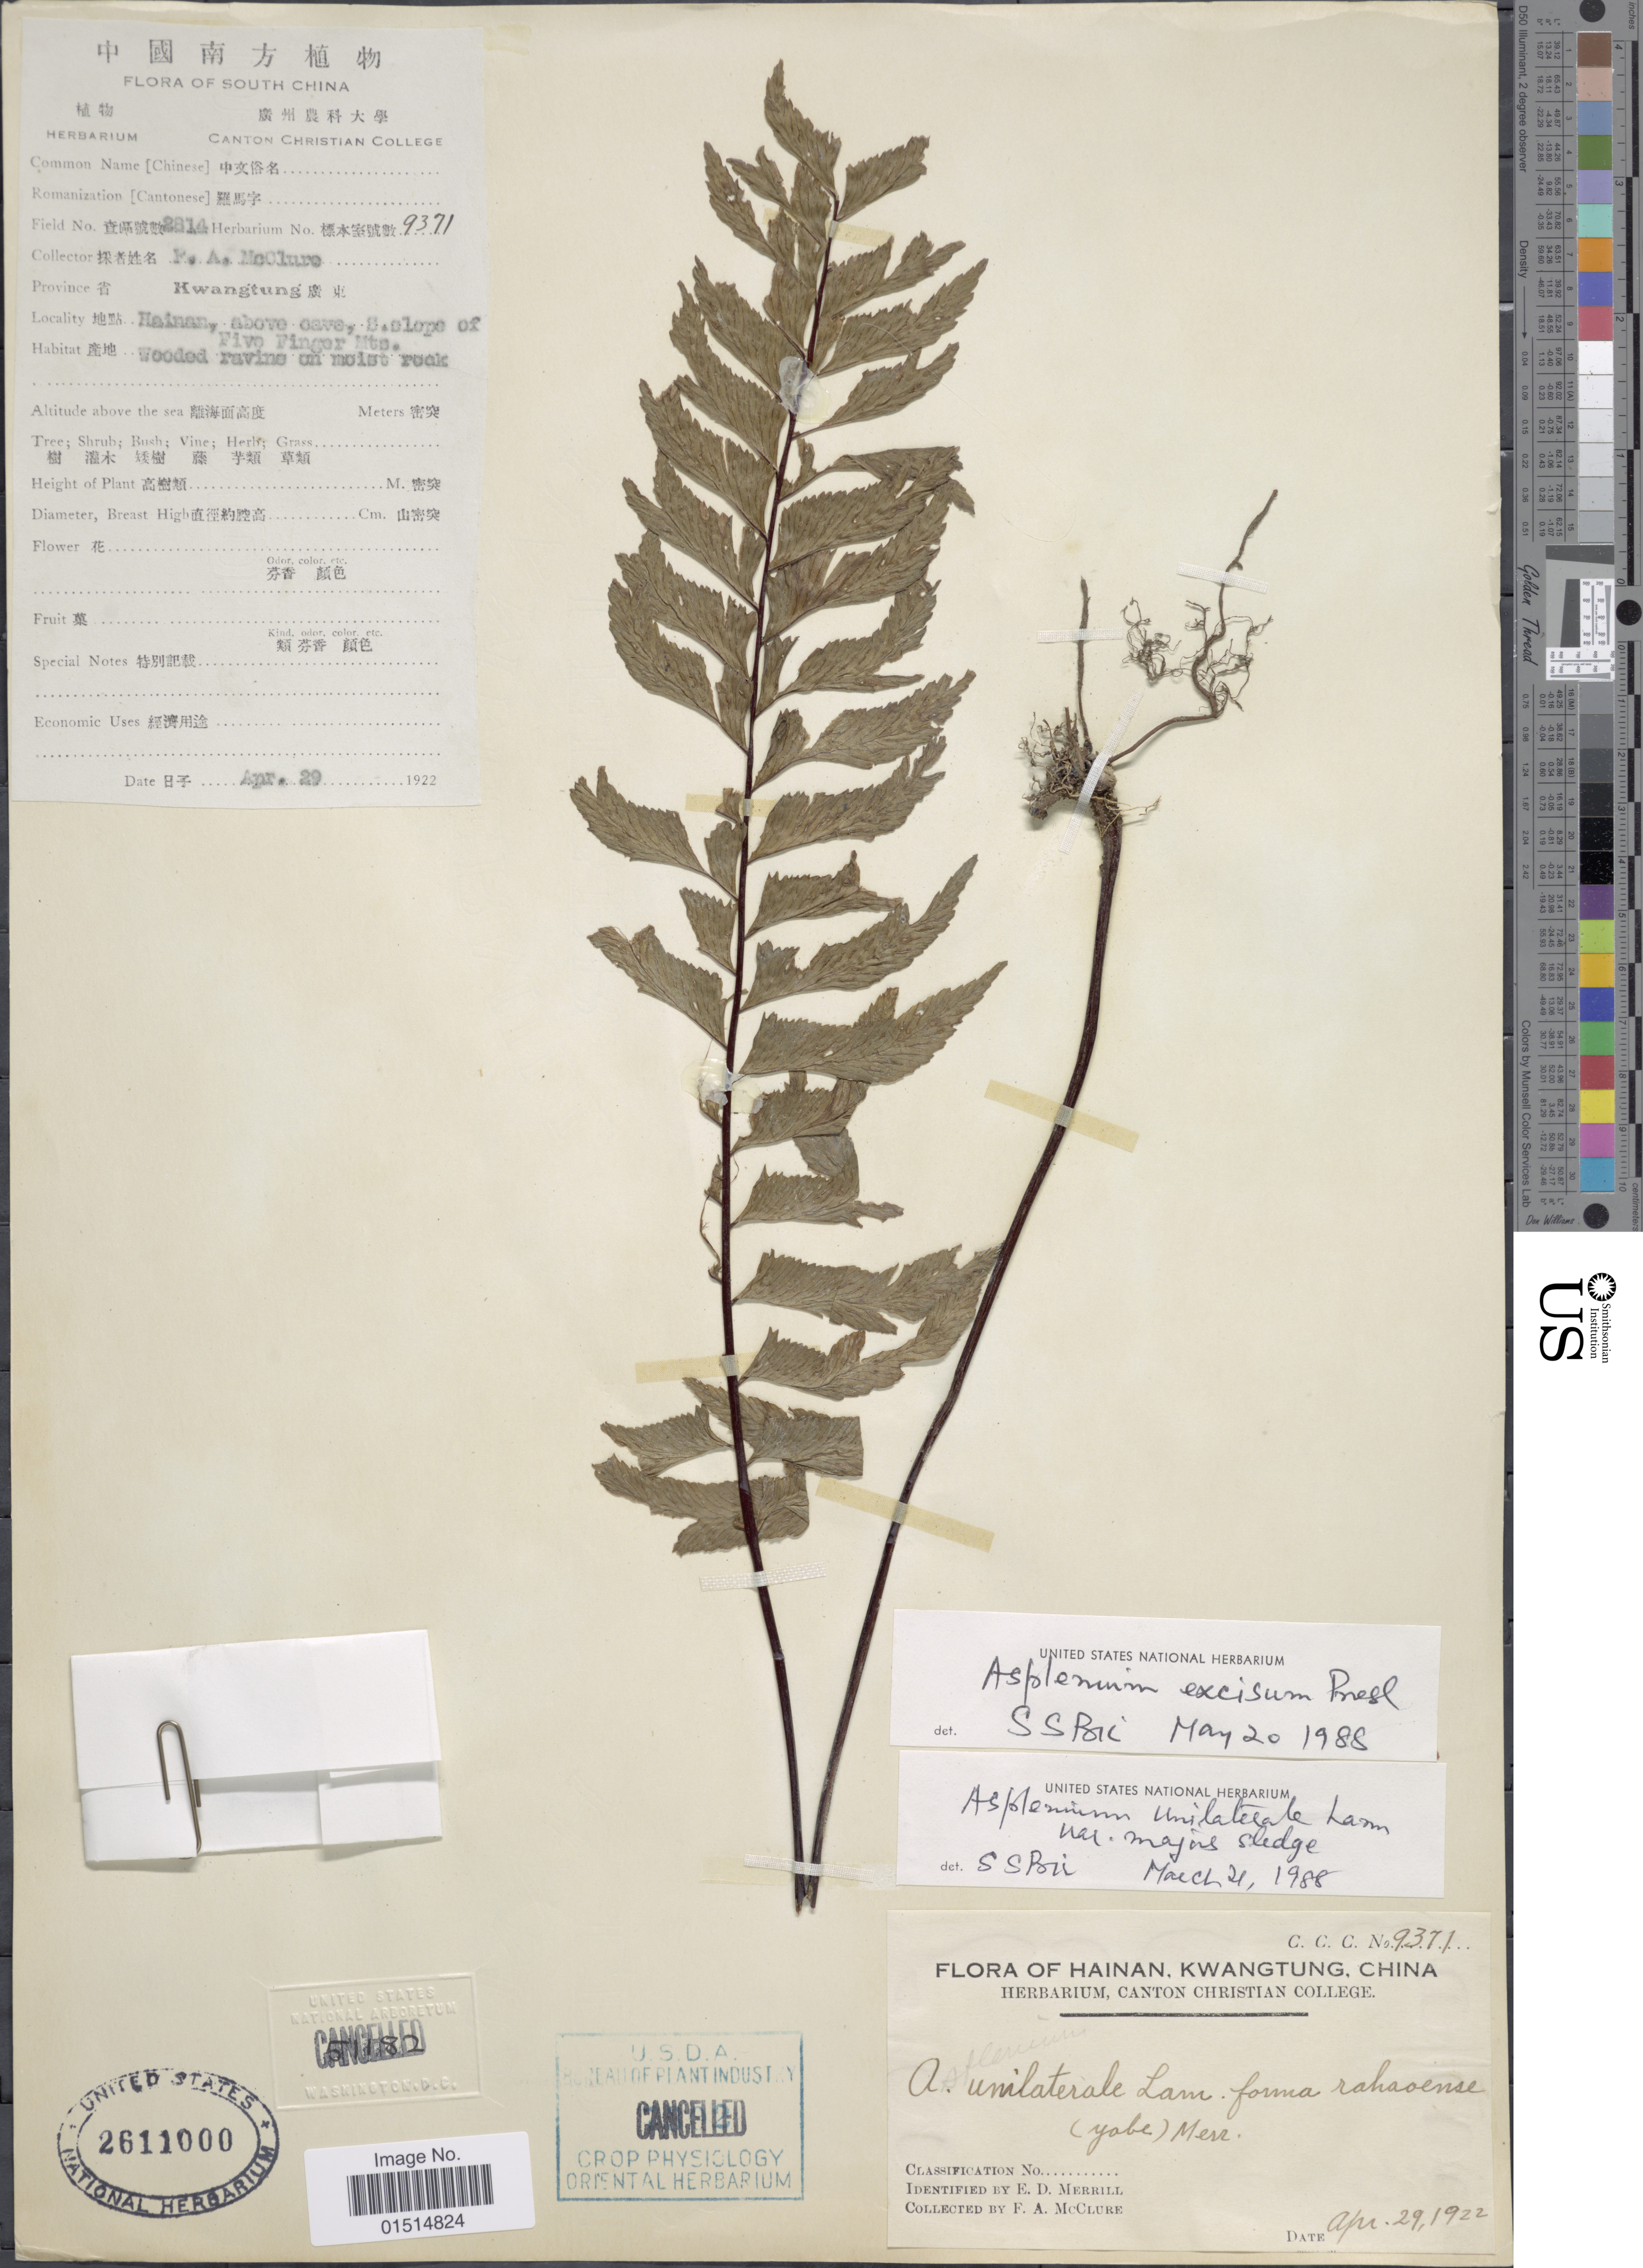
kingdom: Plantae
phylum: Tracheophyta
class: Polypodiopsida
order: Polypodiales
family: Aspleniaceae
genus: Hymenasplenium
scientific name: Hymenasplenium excisum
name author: C. Presl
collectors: F. A. McClure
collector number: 2814/9371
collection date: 1922-04-29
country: China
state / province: Guangdong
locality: Hainan, Kwangtung, above cave, S. Slope of Five Finger Mts.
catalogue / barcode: US 2611000